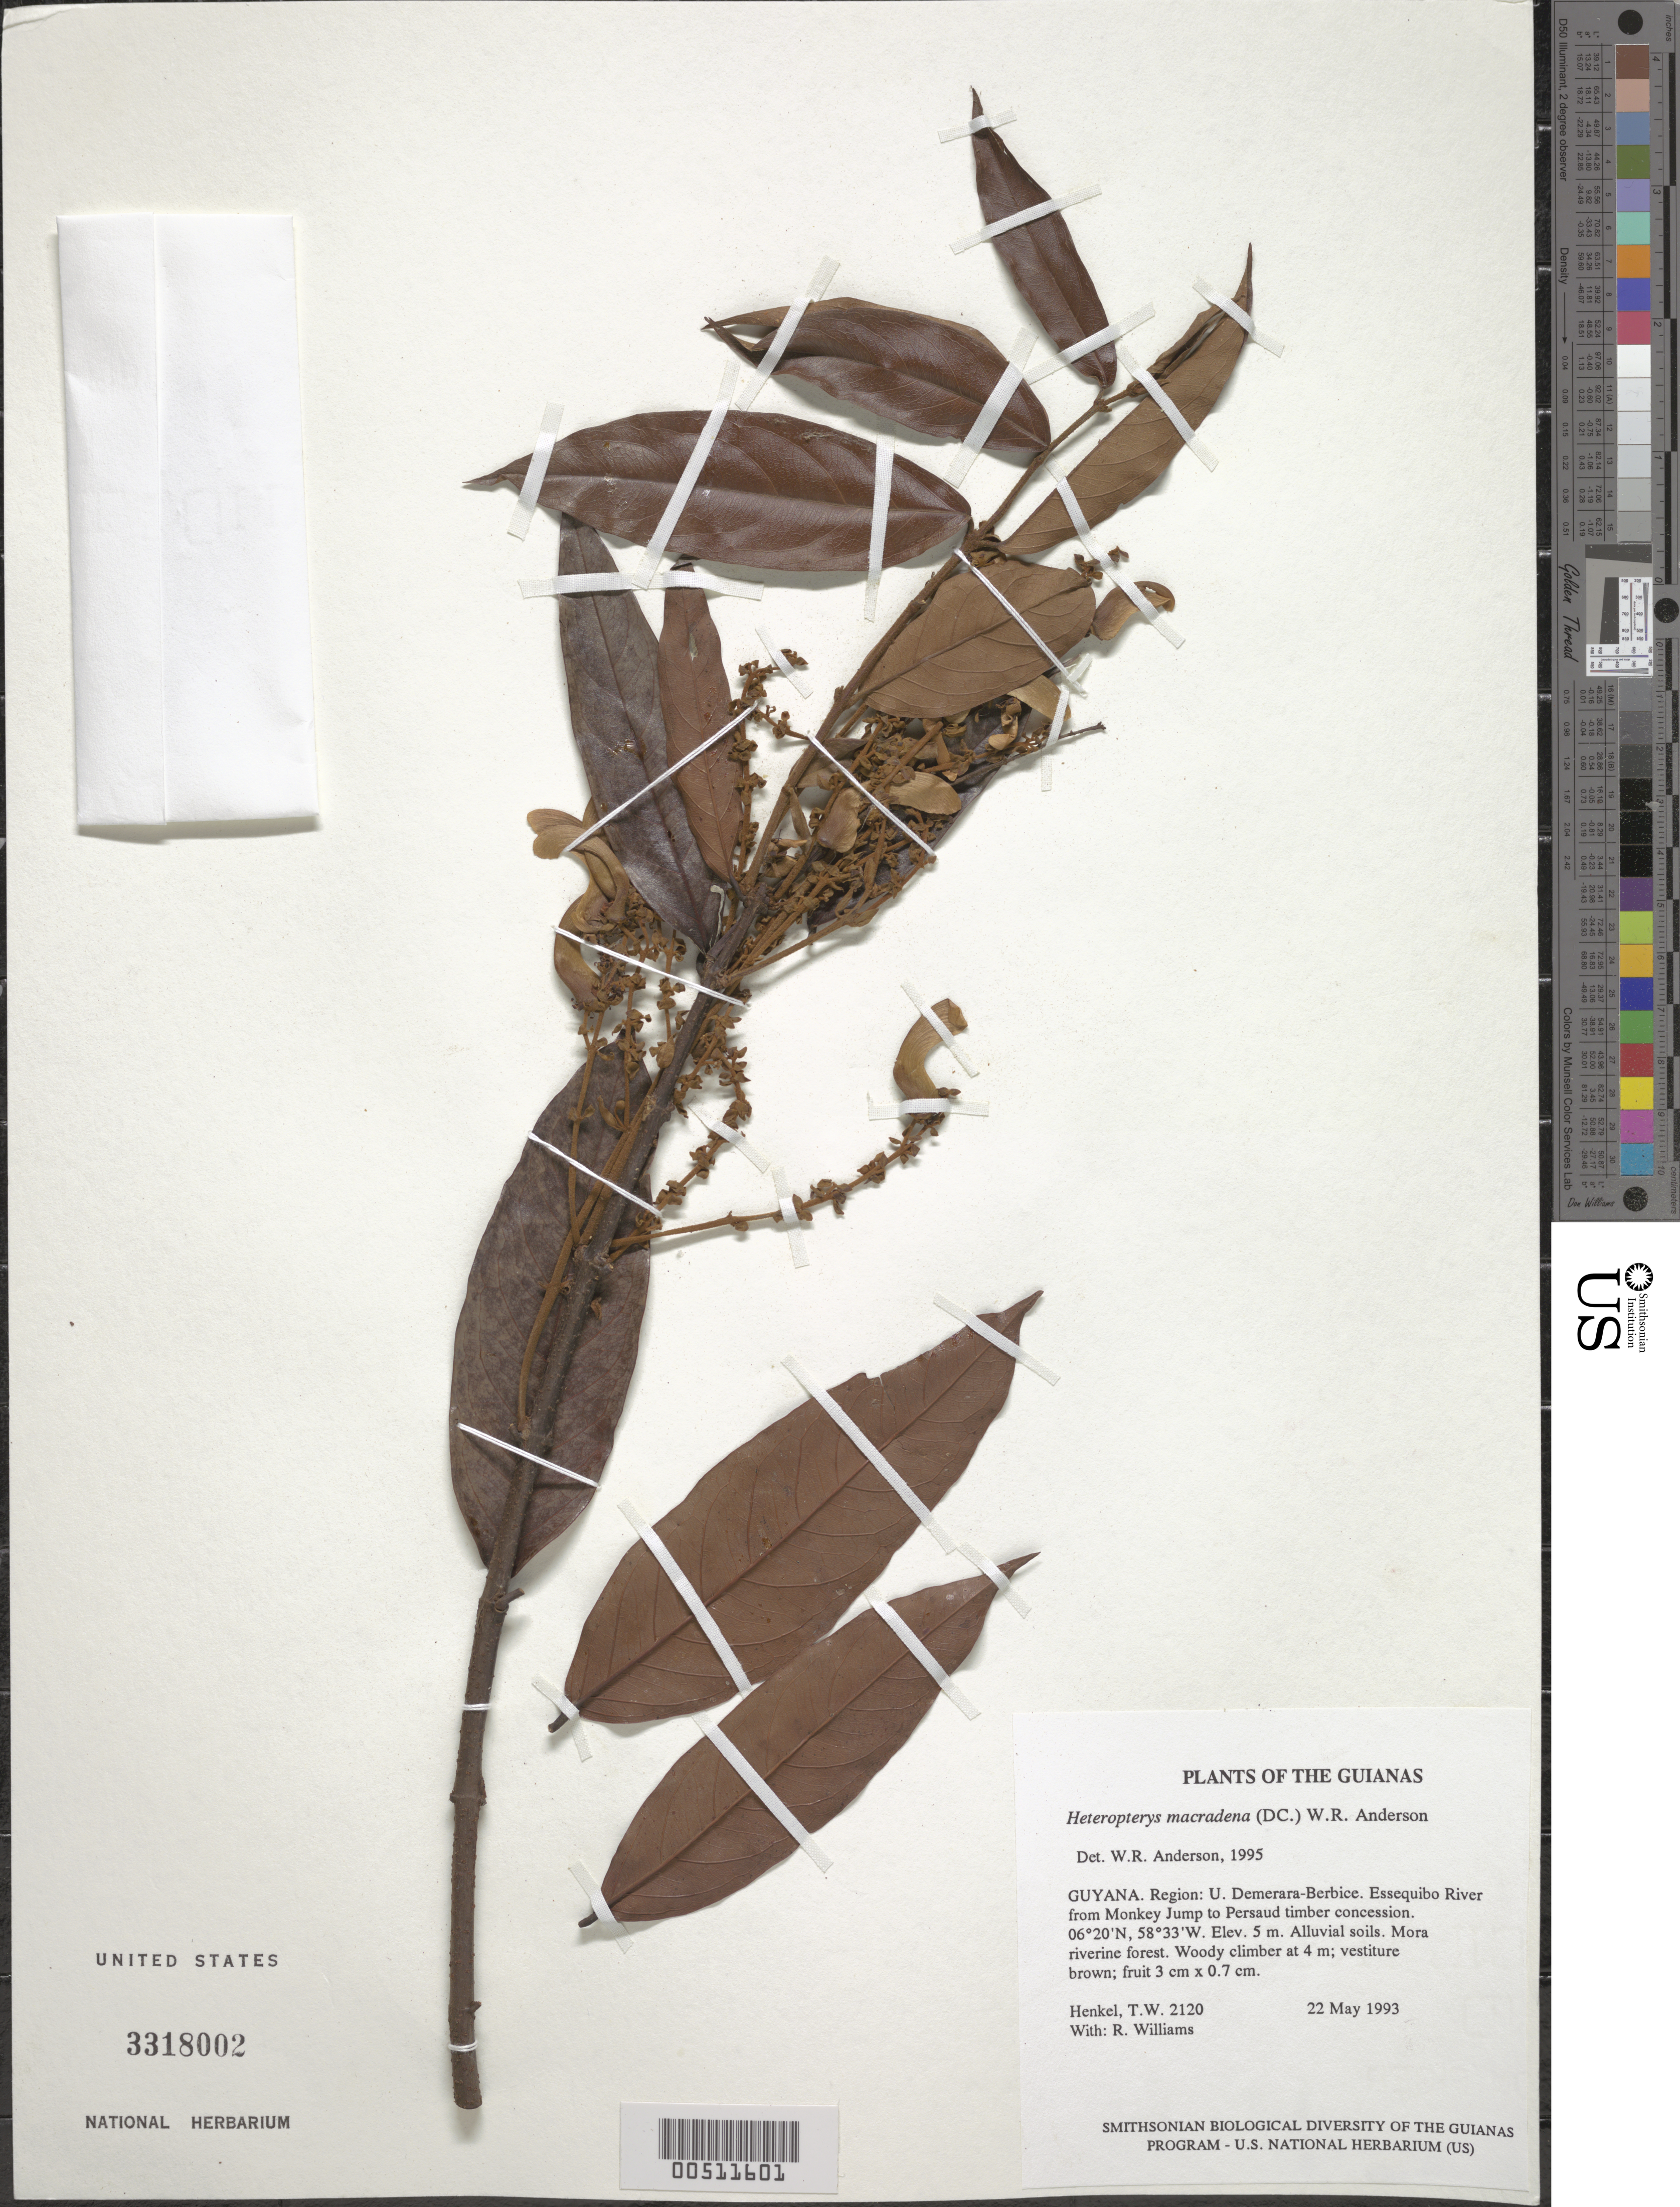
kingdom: Plantae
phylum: Tracheophyta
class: Magnoliopsida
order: Malpighiales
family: Malpighiaceae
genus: Heteropterys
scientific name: Heteropterys macradena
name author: (DC.) W.R. Anderson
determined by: Anderson, W. R., (MICH), University of Michigan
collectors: T. Henkel & R. Williams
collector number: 2120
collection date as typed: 22 May 1993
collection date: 1993-05-22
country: Guyana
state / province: U. Demerara-Berbice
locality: Essequibo River from Monkey Jump to Persaud timber concession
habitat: Alluvial soils. Mora riverine forest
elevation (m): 5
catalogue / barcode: US 3318002